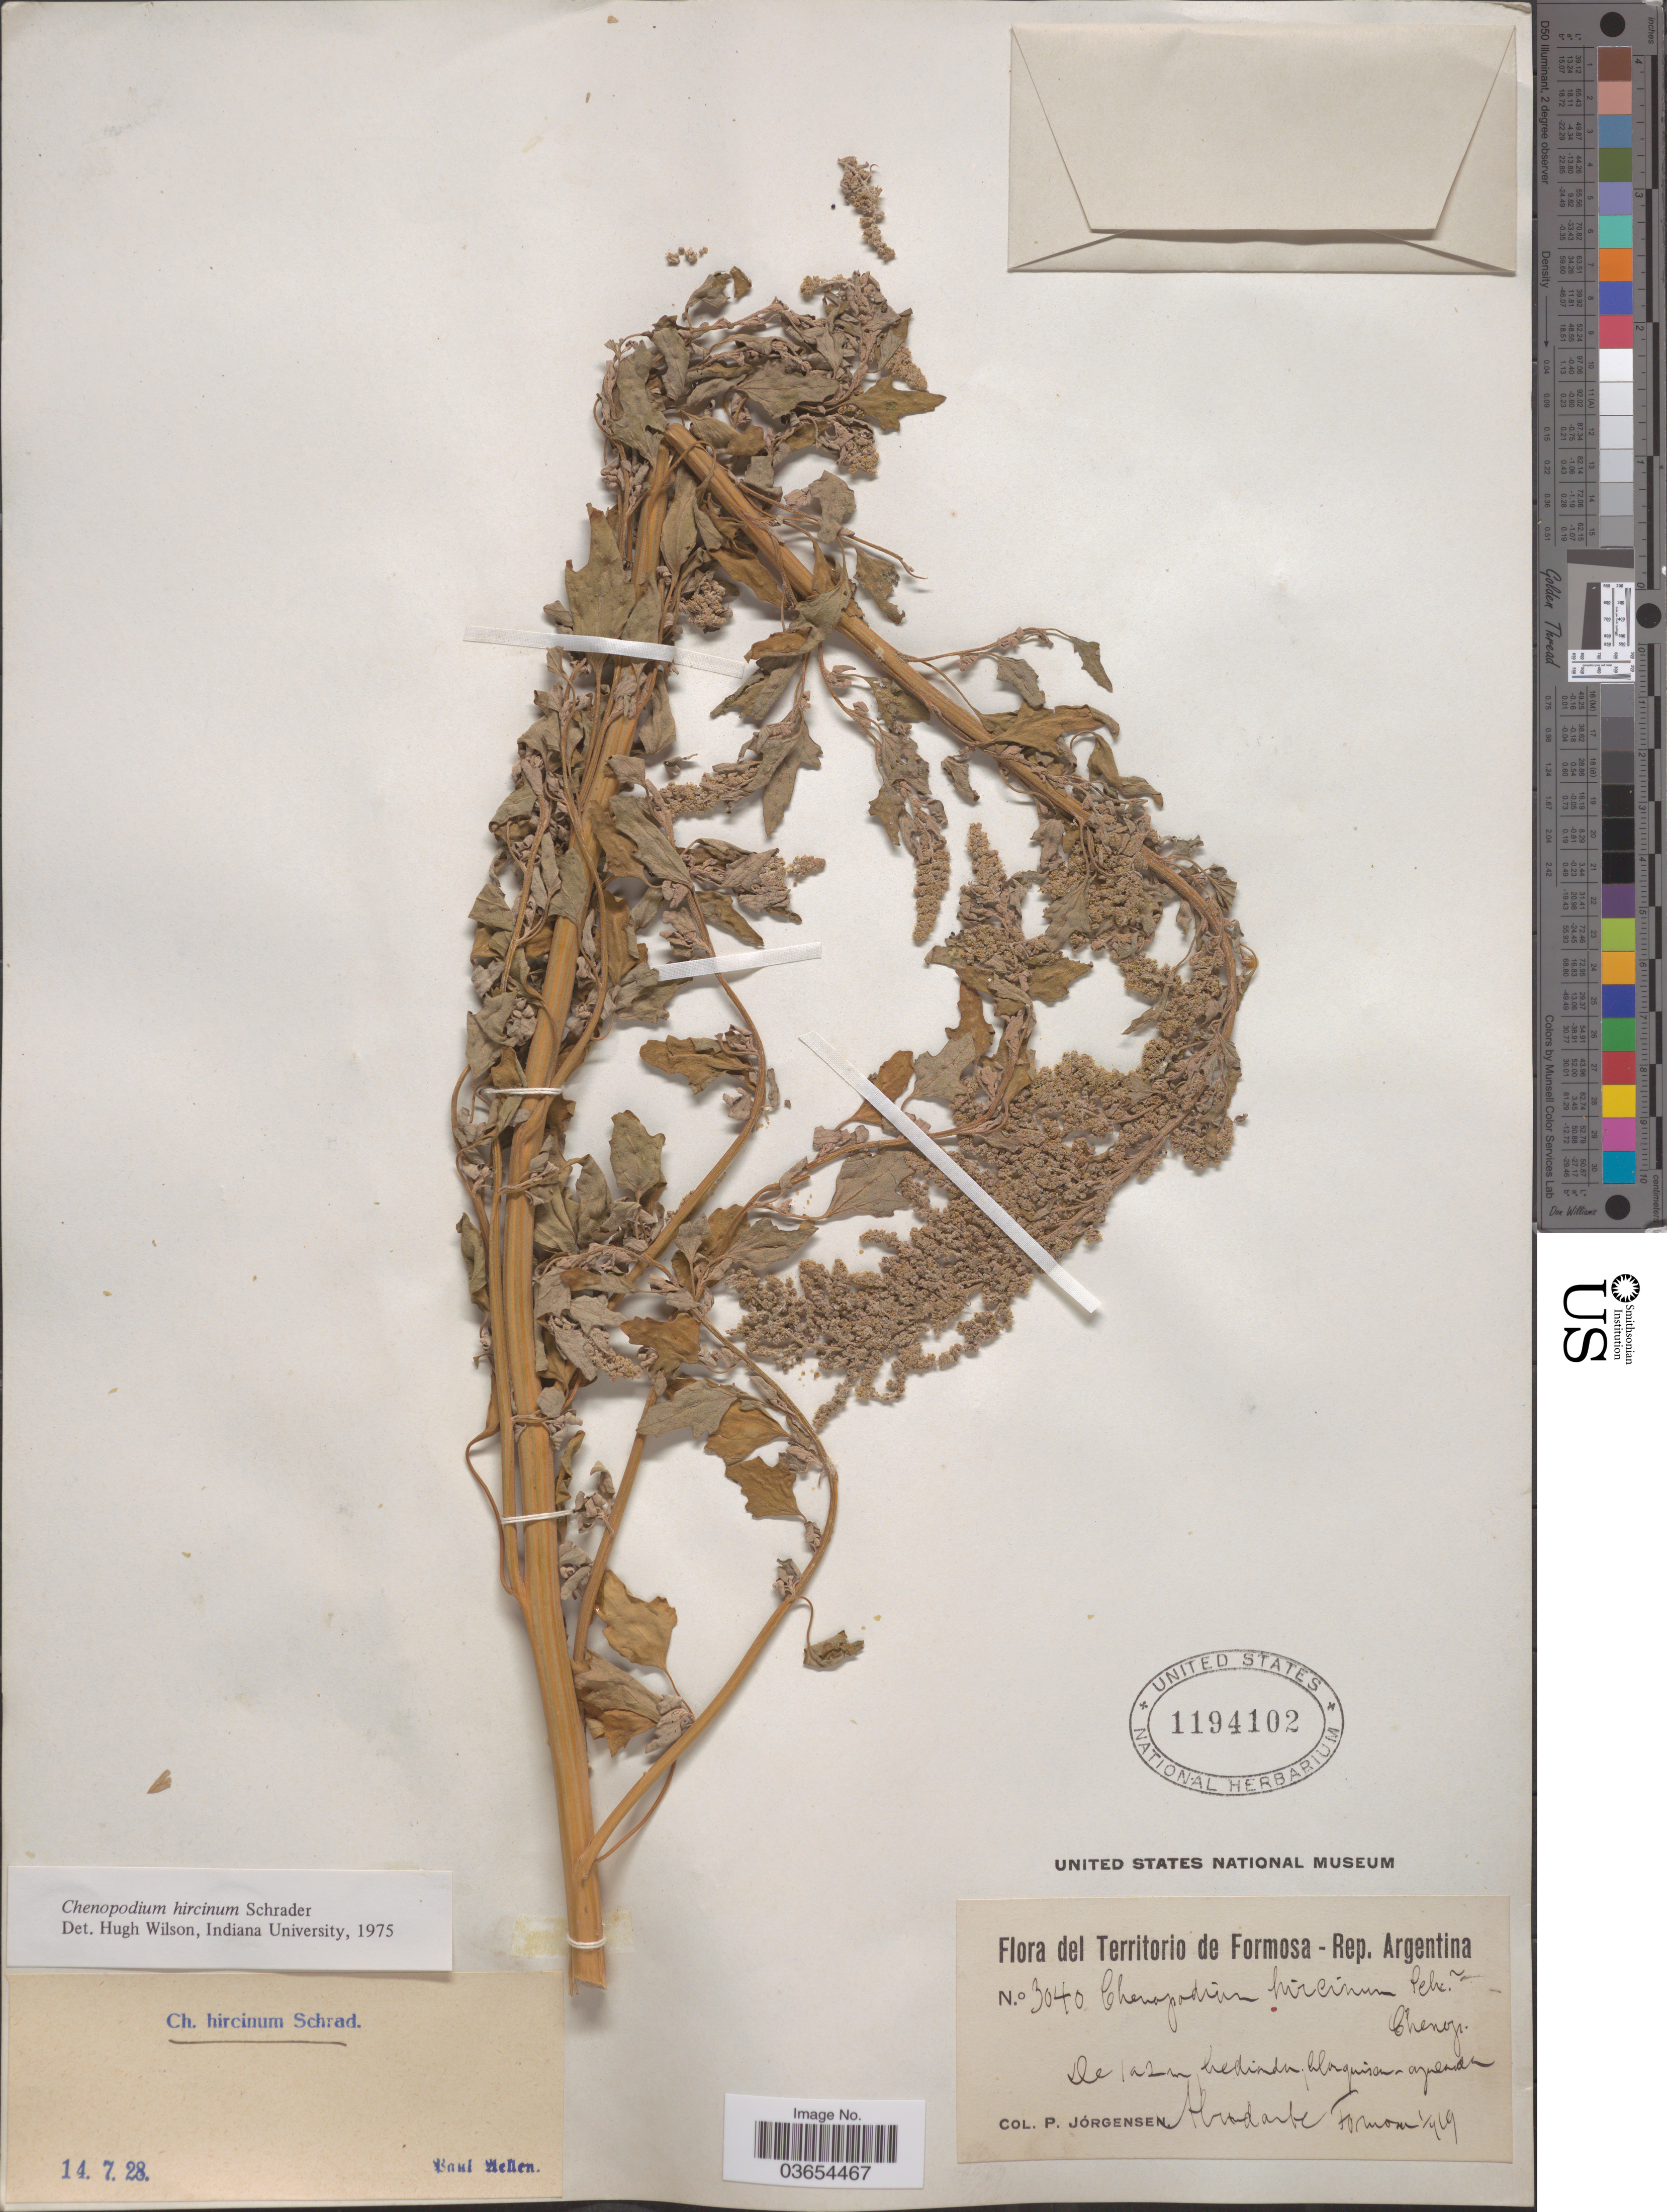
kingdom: Plantae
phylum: Tracheophyta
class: Magnoliopsida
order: Caryophyllales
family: Amaranthaceae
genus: Chenopodium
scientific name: Chenopodium hircinum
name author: Schrad.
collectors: P. Jörgensen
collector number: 3040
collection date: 1919-01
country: Argentina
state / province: Formosa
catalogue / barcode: US 1194102